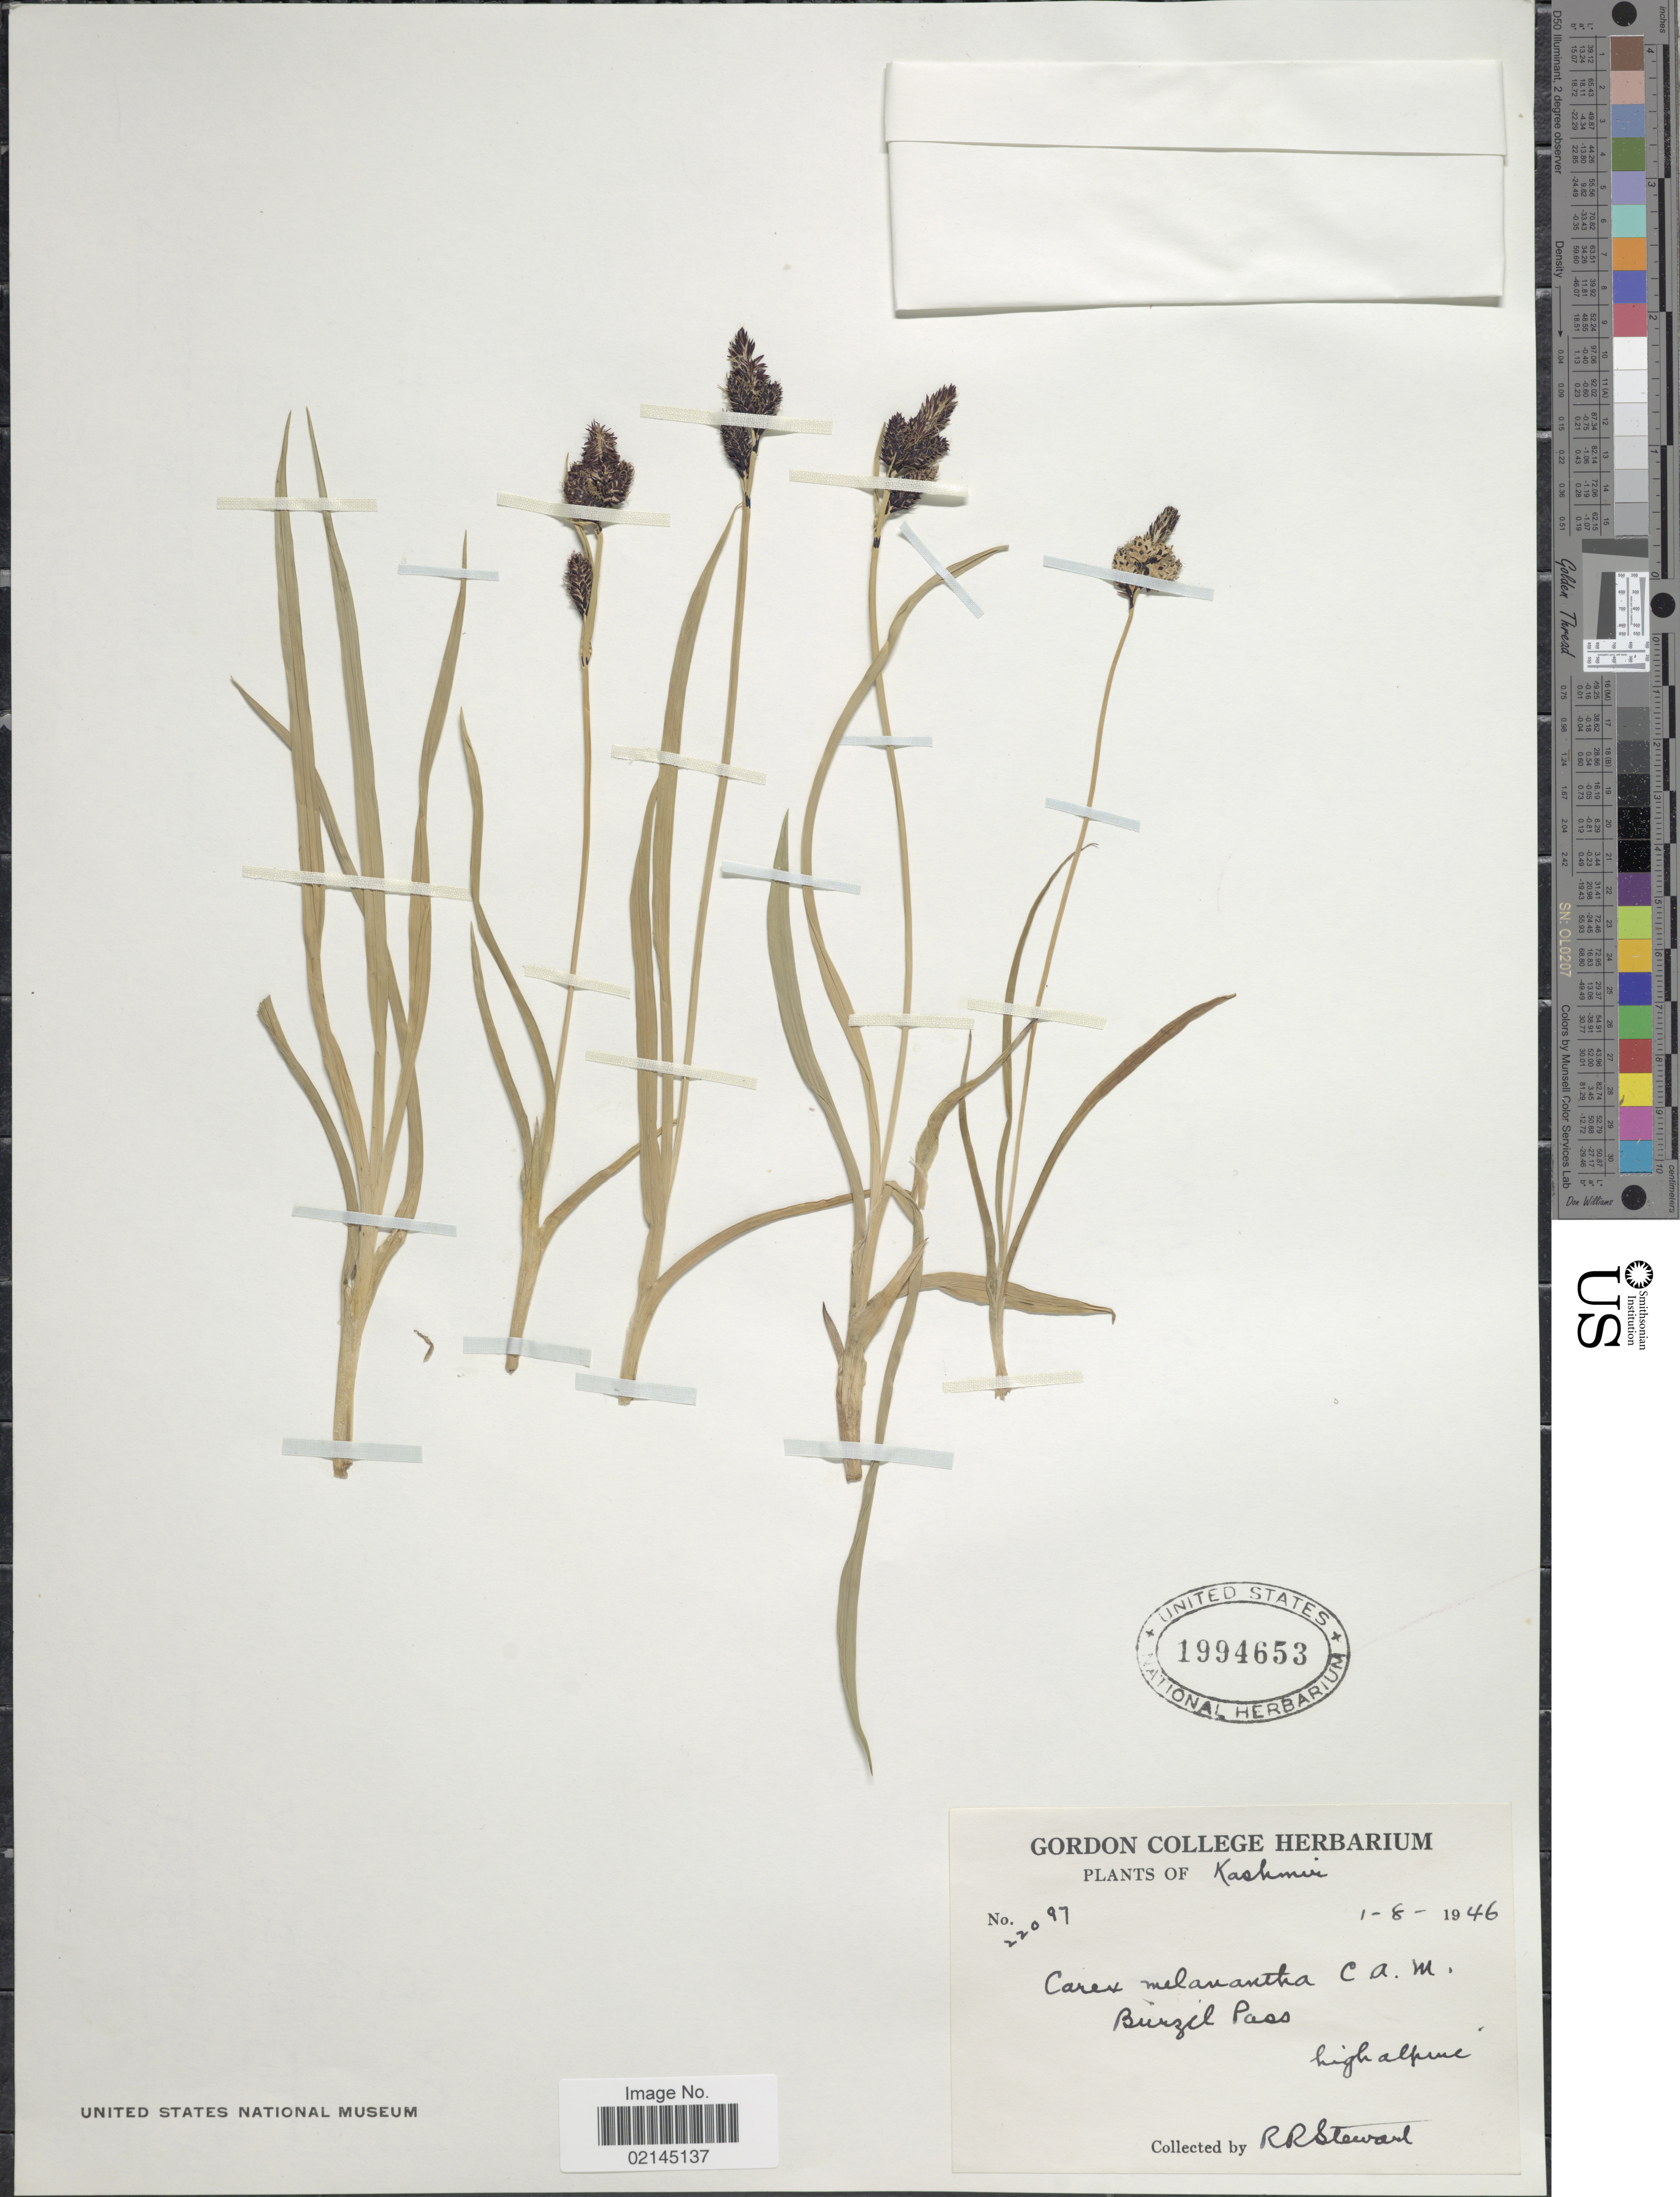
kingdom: Plantae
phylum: Tracheophyta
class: Liliopsida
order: Poales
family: Cyperaceae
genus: Carex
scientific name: Carex melanantha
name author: C.A. Mey.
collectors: R. R. Stewart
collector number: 22097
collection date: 1946-08-01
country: India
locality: Kashmir, Burzil Pass, high alpine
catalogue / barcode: US 1994653